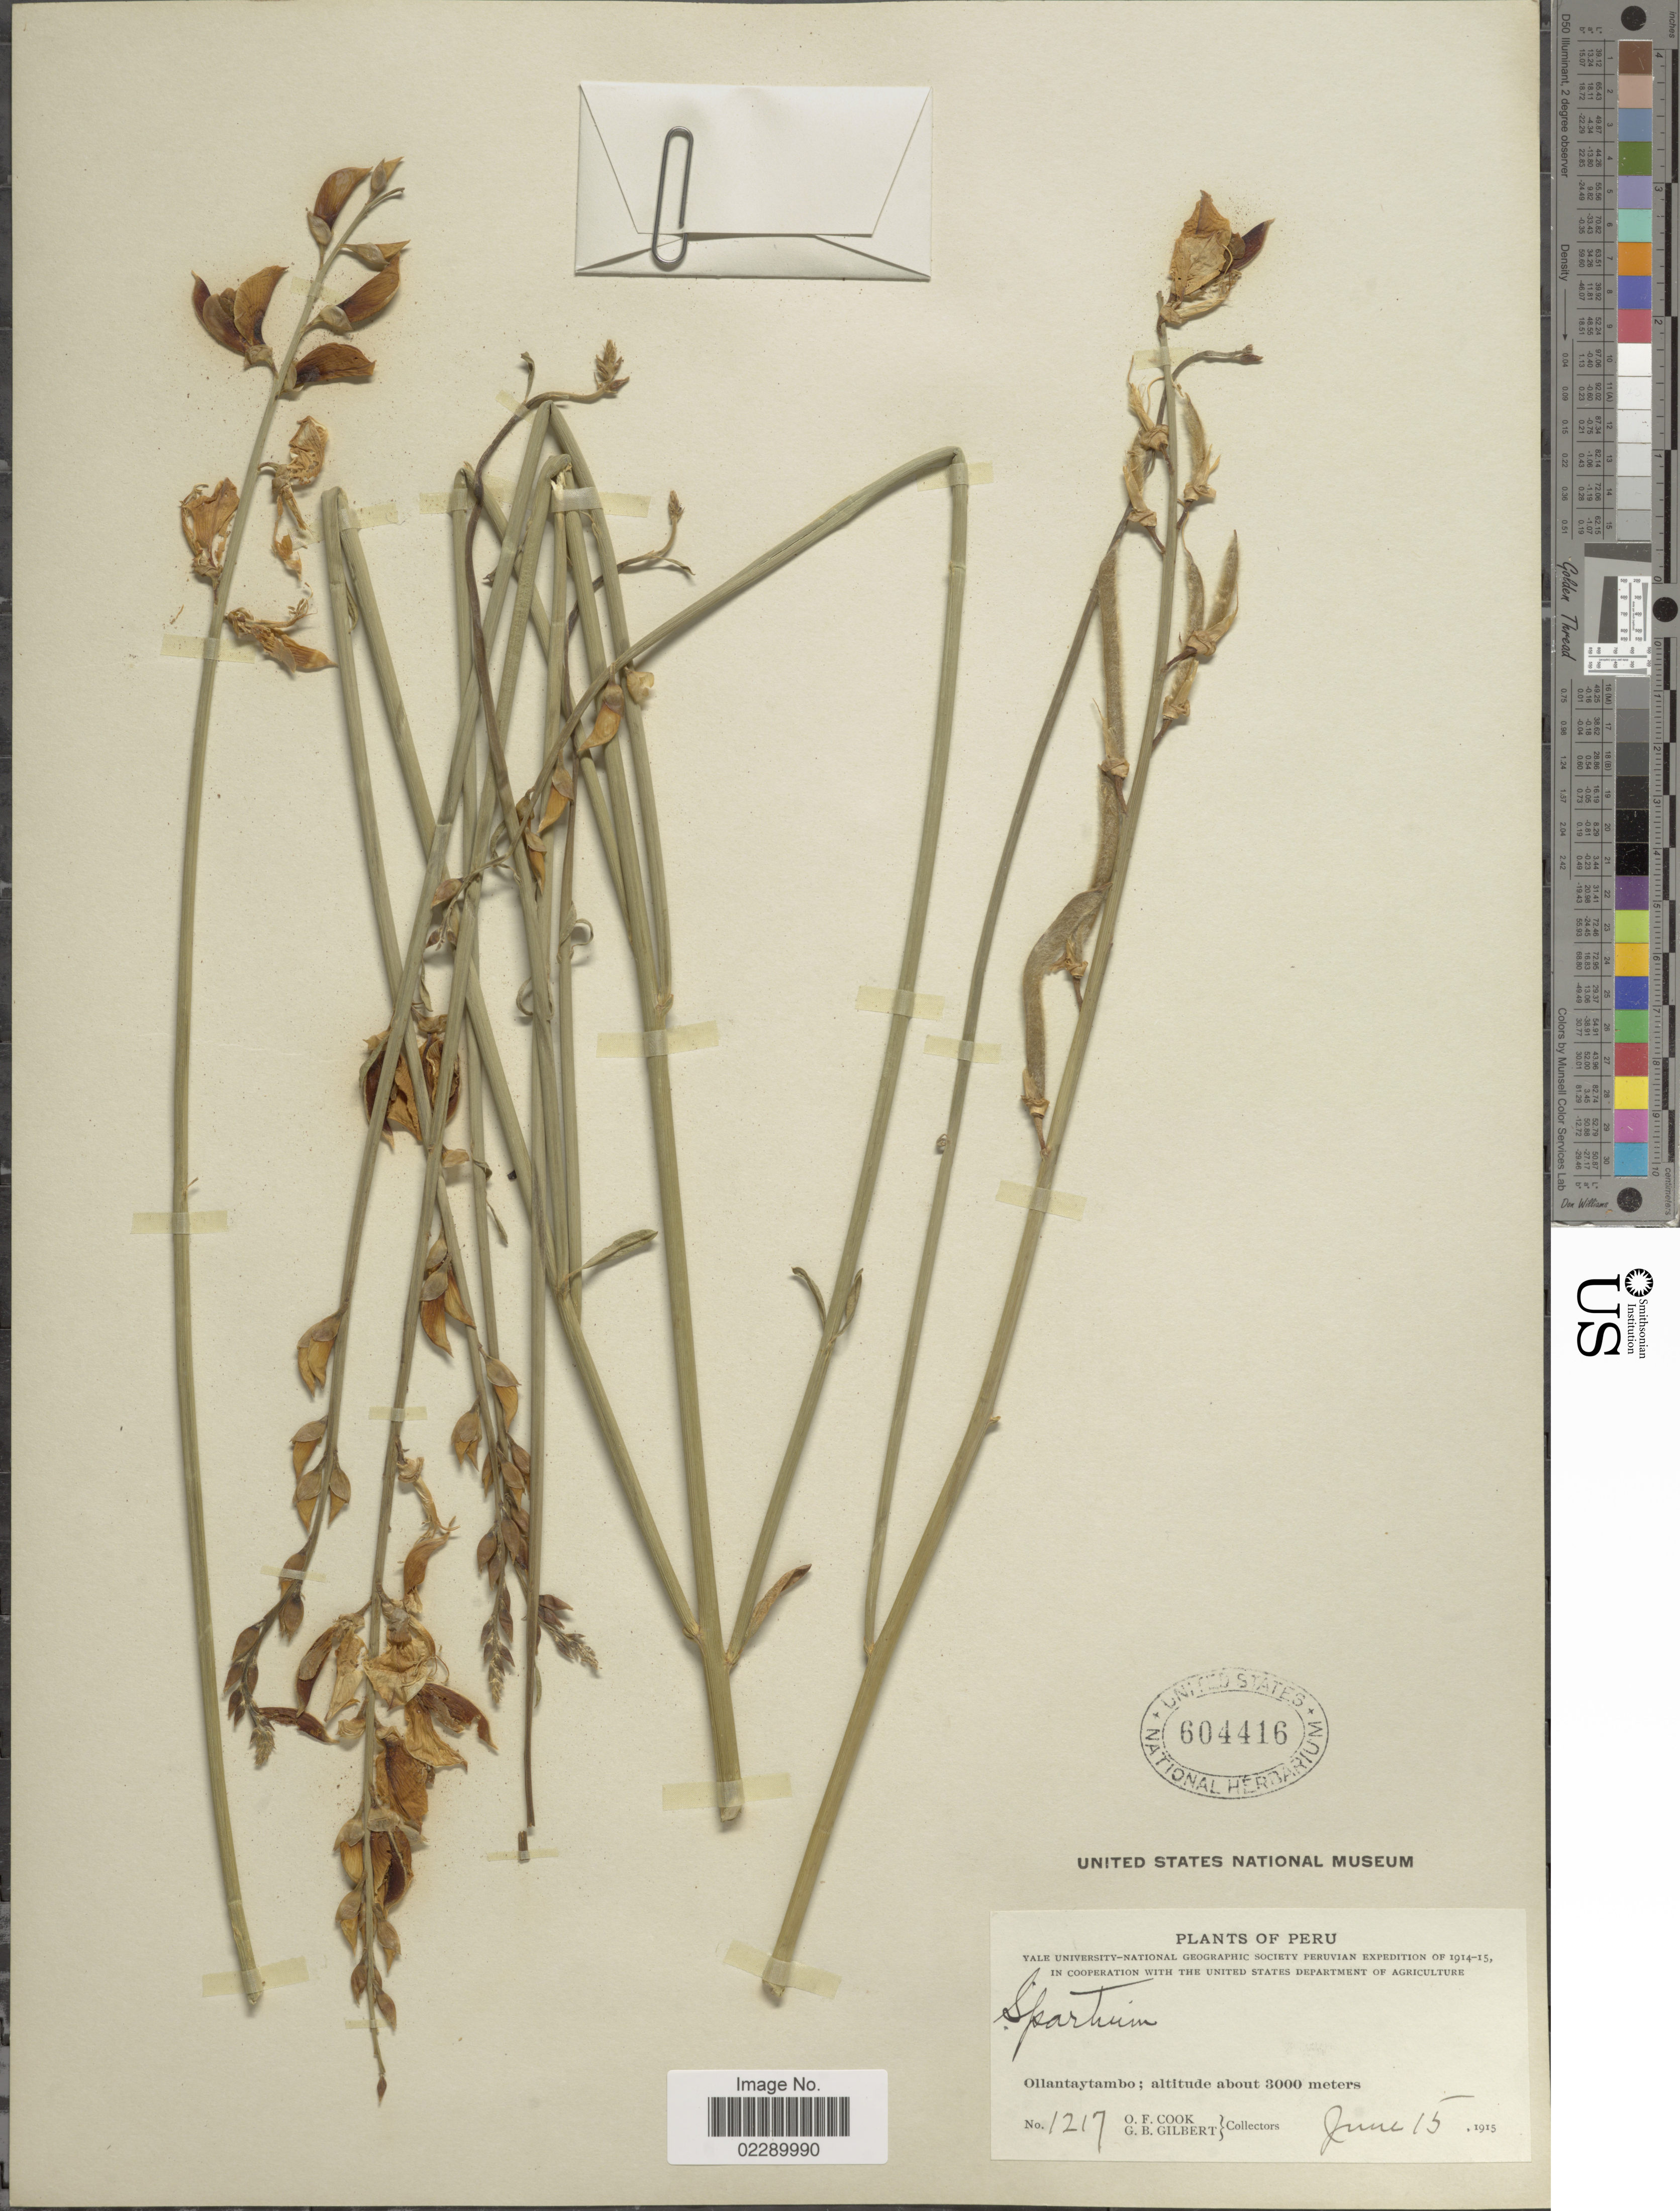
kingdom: Plantae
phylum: Tracheophyta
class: Magnoliopsida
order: Fabales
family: Fabaceae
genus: Spartium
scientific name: Spartium junceum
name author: L.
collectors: O. F. Cook & G. B. Gilbert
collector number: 1217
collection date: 1915-06-15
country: Peru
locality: Ollantaytambo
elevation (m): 3000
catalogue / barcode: US 604416